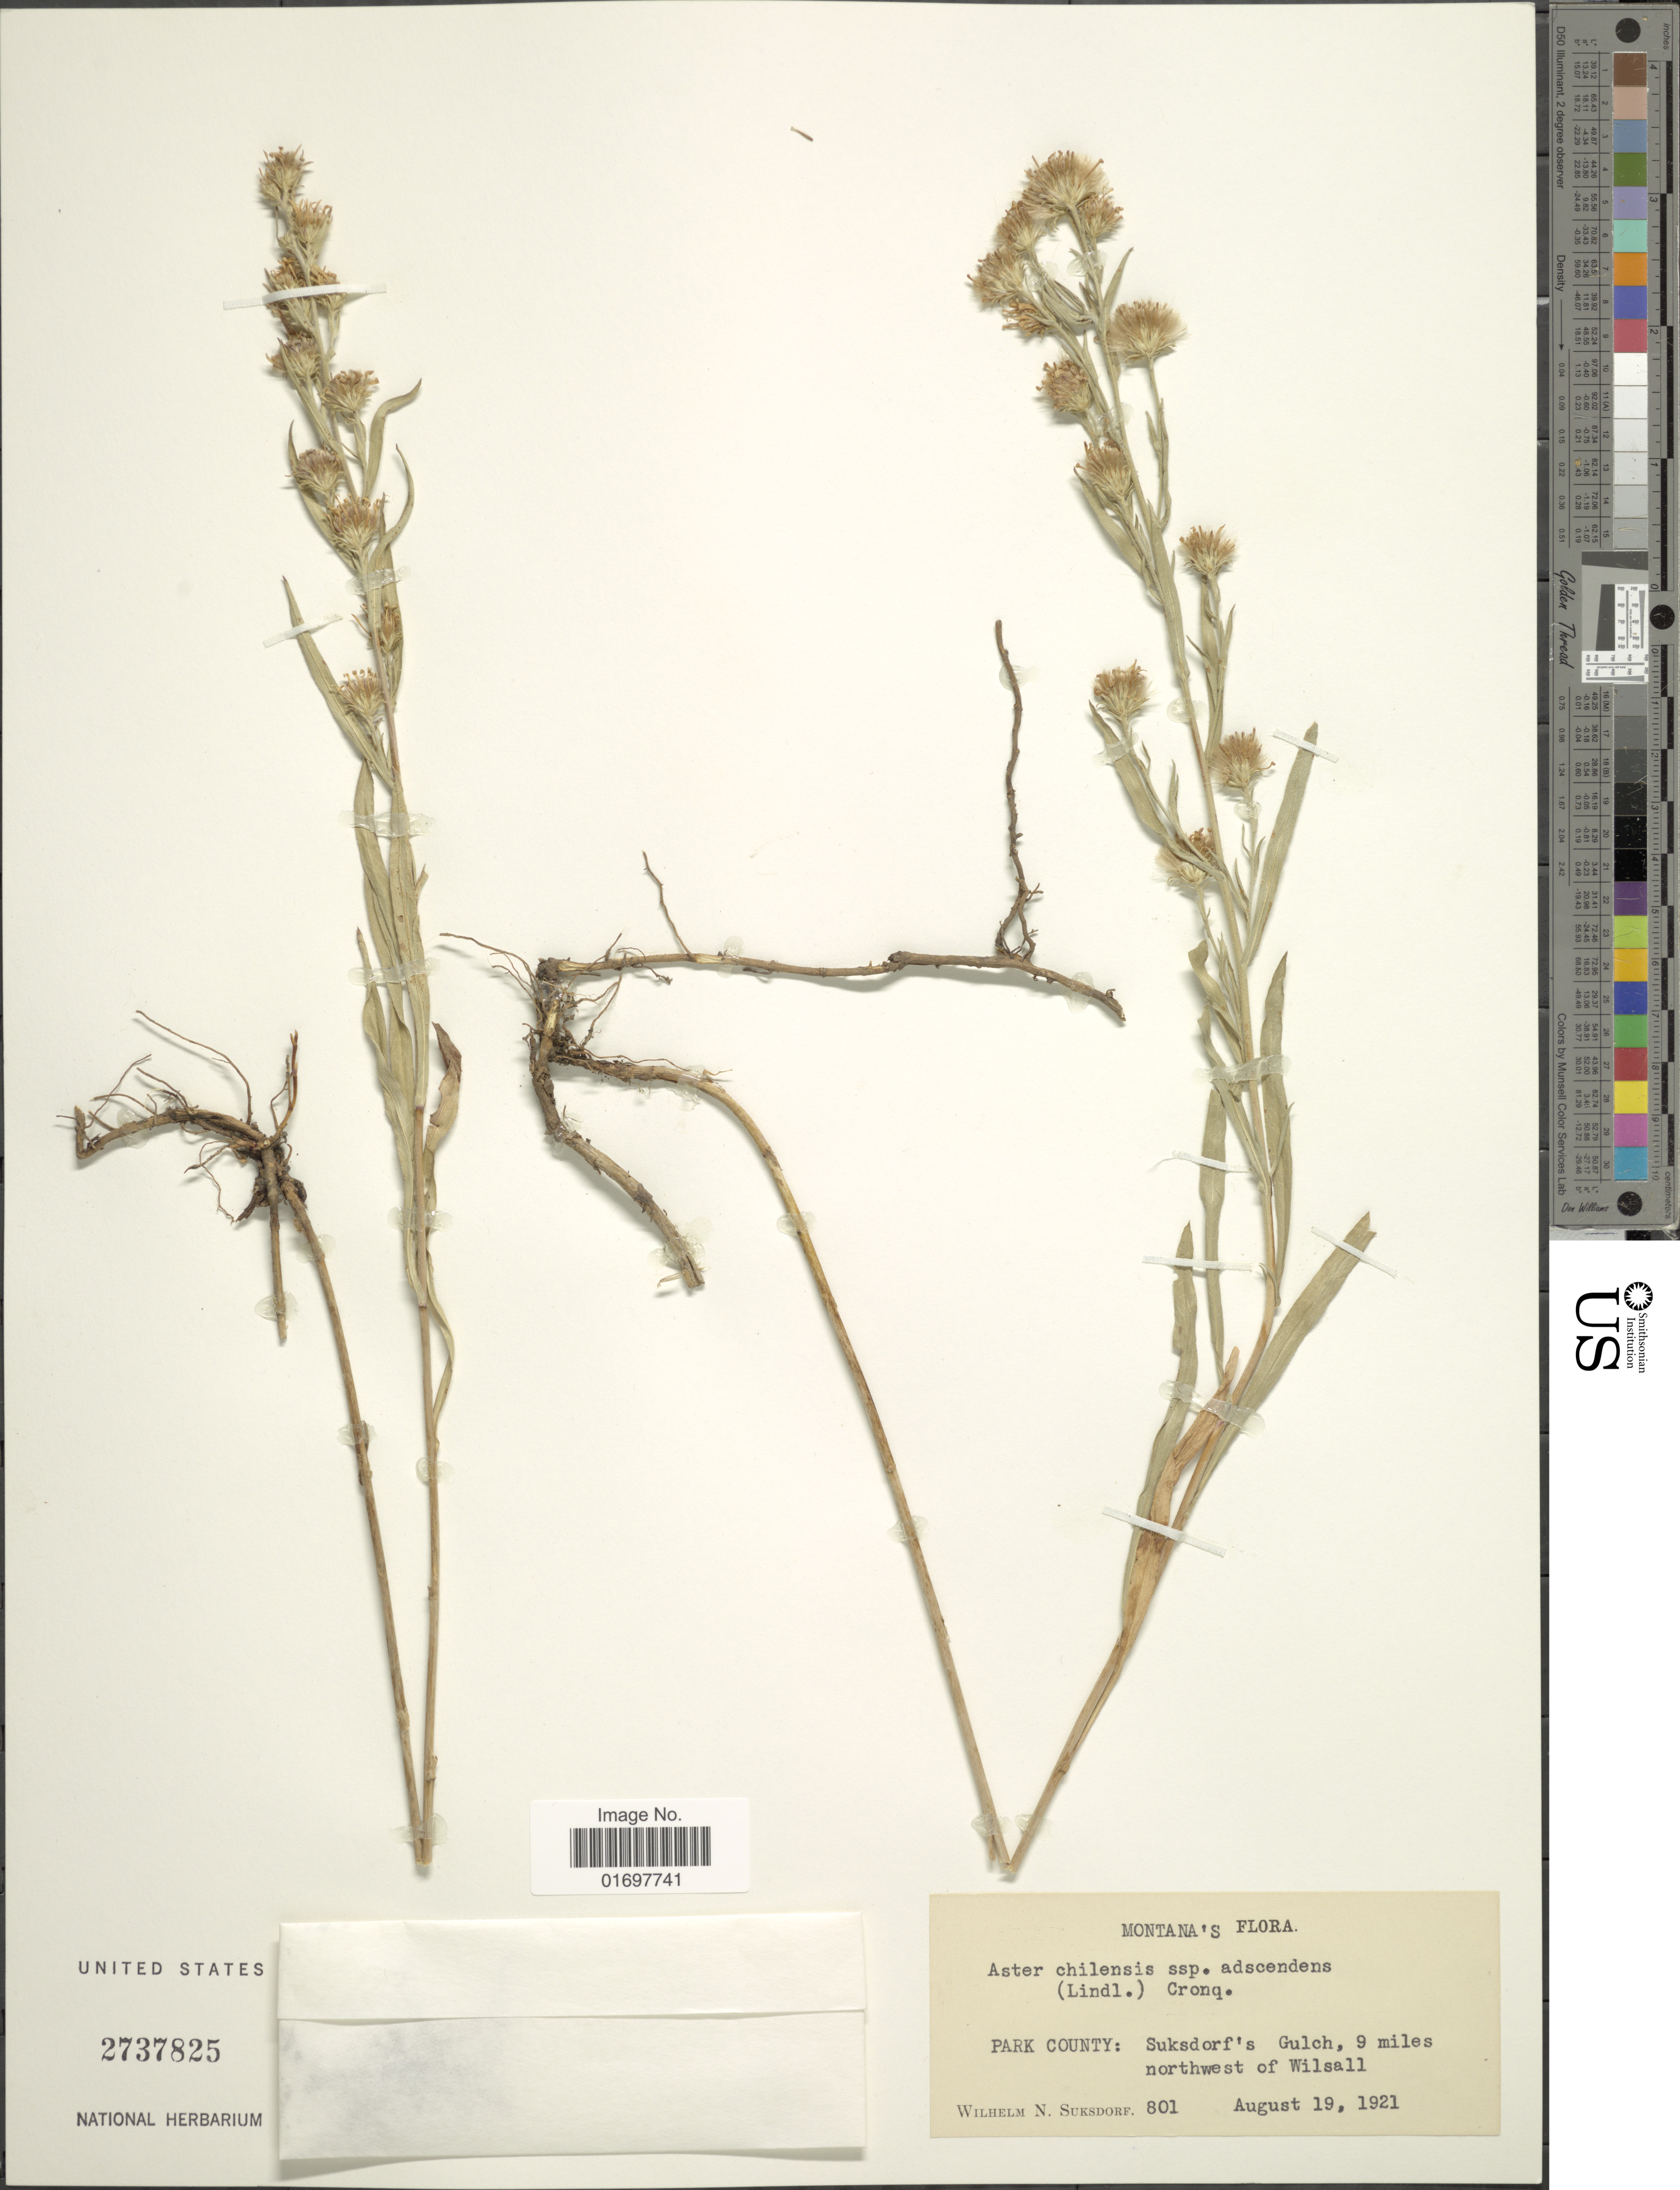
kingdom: Plantae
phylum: Tracheophyta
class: Magnoliopsida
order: Asterales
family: Asteraceae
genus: Symphyotrichum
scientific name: Symphyotrichum chilense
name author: (Nees) G.L. Nesom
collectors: W. N. Suksdorf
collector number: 801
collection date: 1921-08-19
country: United States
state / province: Montana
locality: Park County: Sukdorf's Gulch, 9 miles northwest of Wilsall.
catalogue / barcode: US 2737825